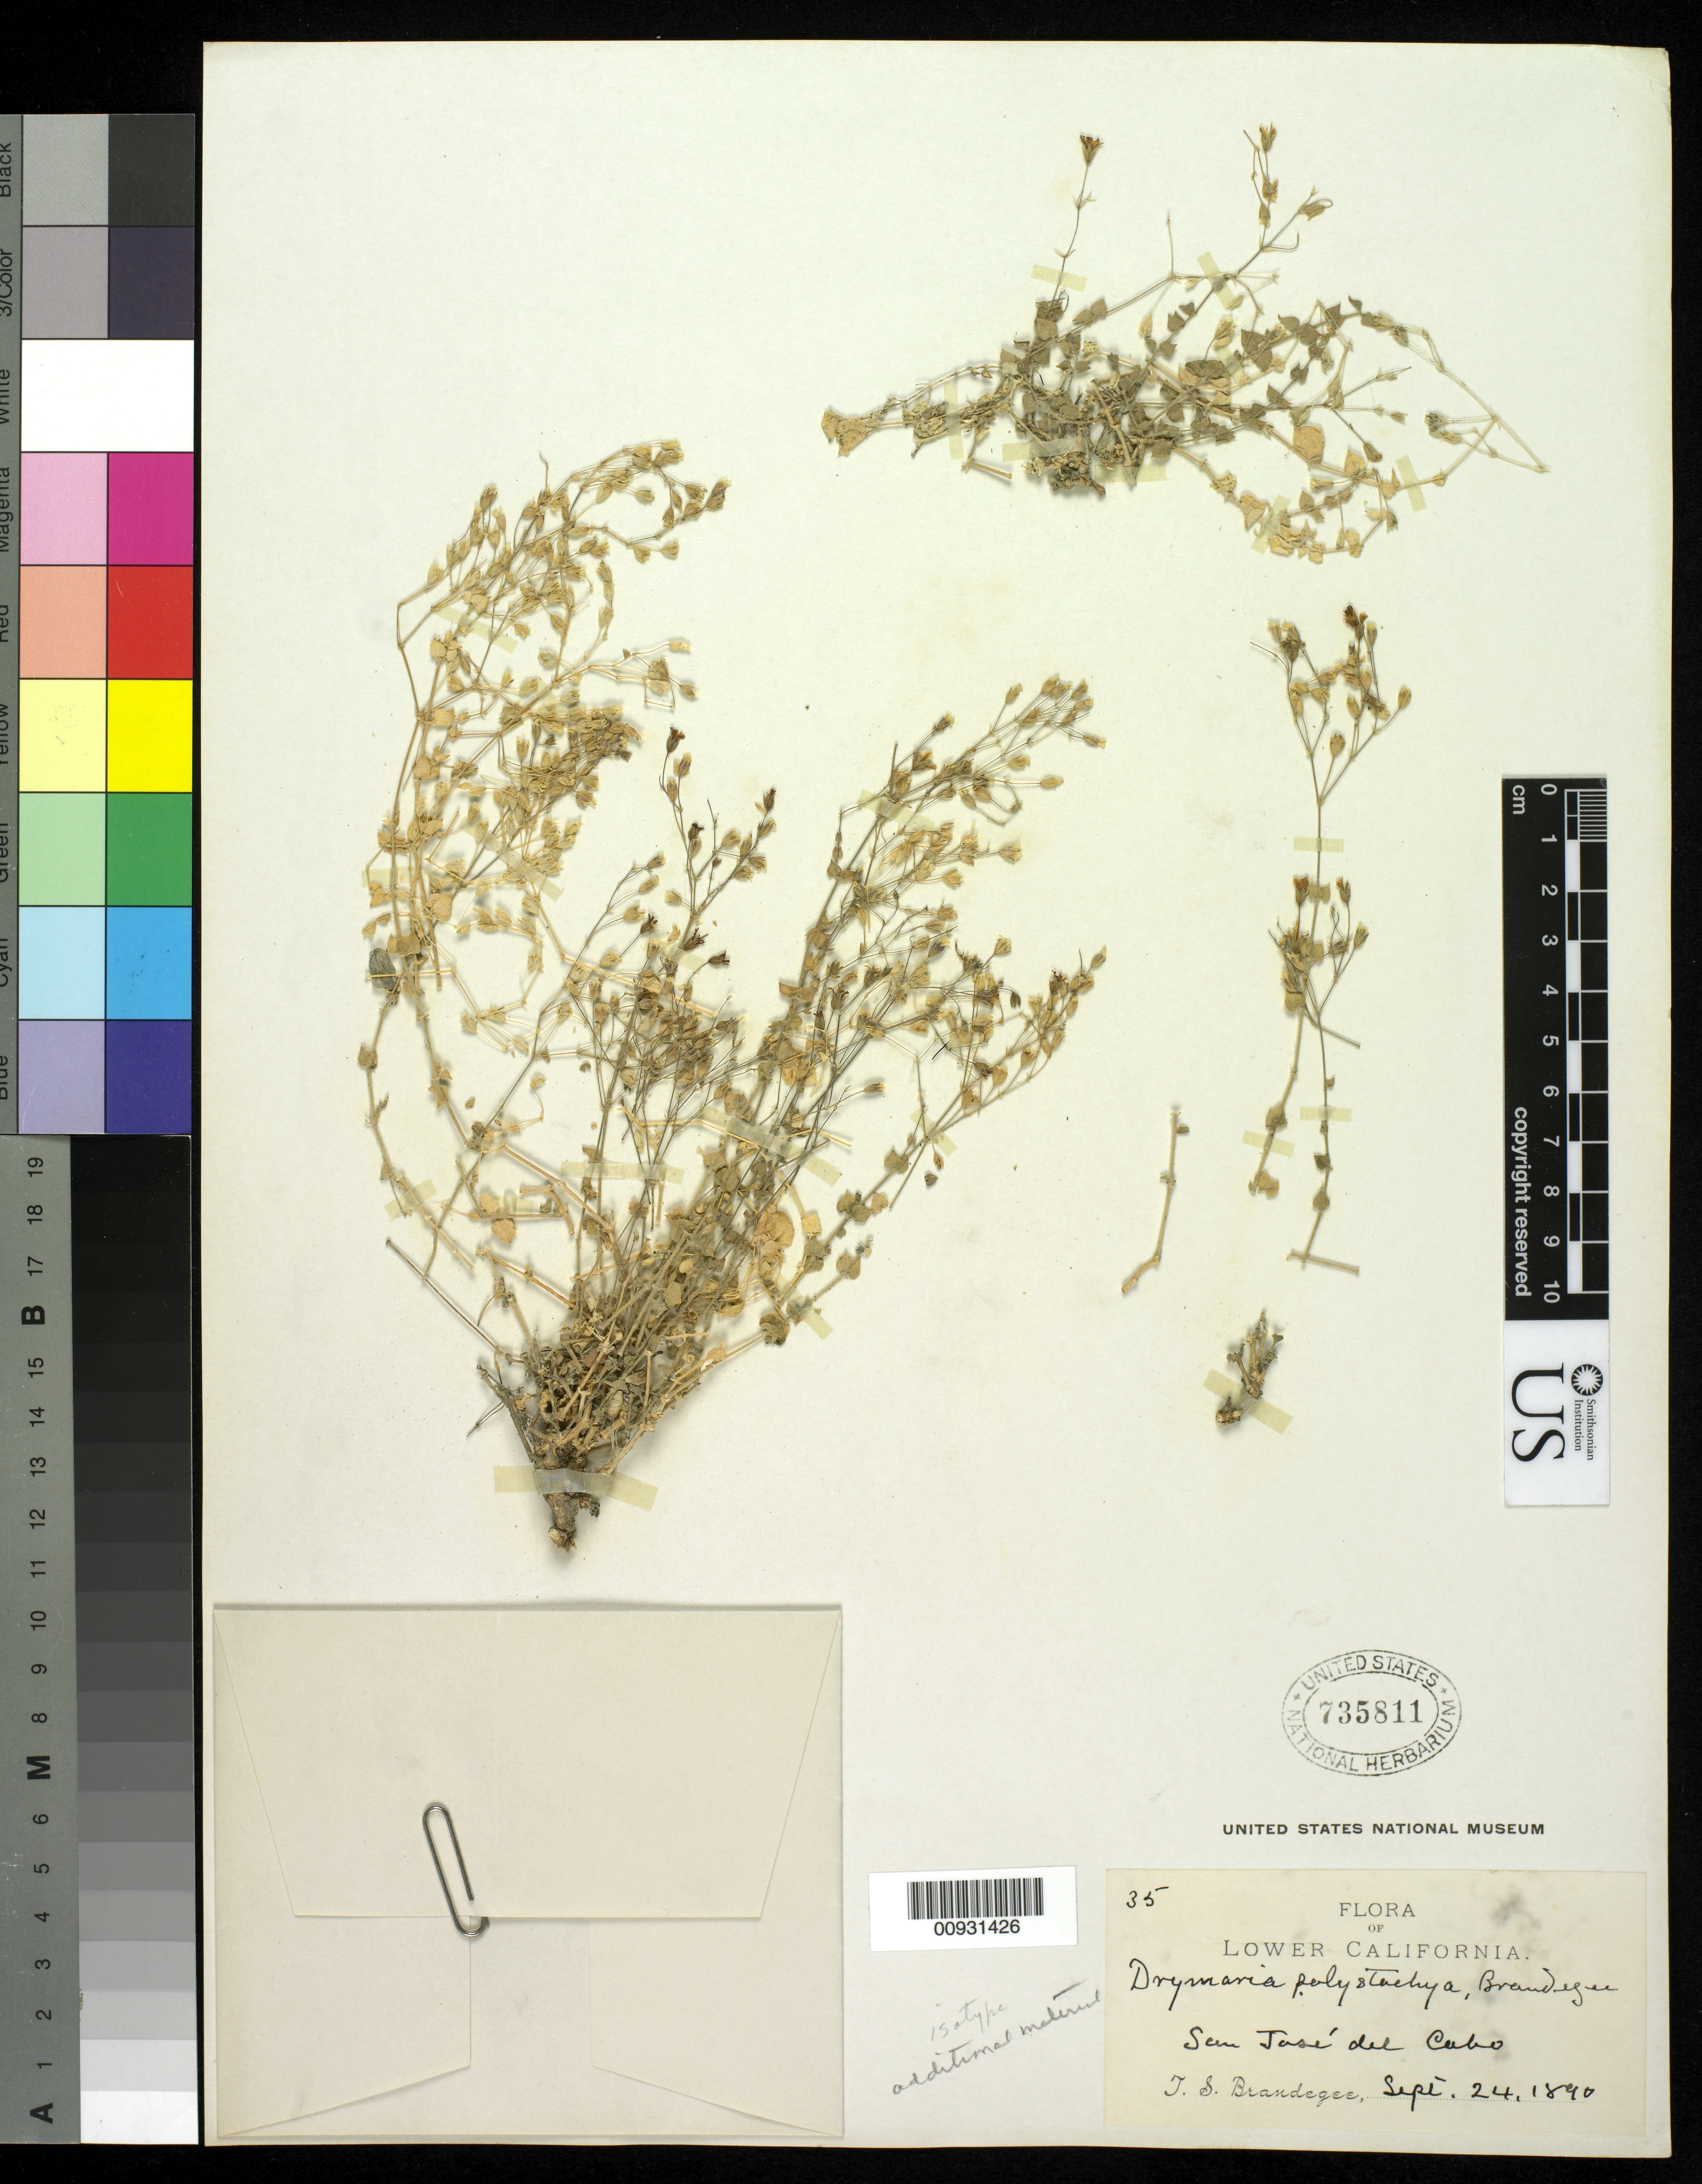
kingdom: Plantae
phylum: Tracheophyta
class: Magnoliopsida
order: Caryophyllales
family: Caryophyllaceae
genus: Drymaria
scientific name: Drymaria polystachya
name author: Brandegee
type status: Type Collection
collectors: T. S. Brandegee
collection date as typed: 24 Sep 1890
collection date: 1890-09-24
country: Mexico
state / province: Baja California Sur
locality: San José del Cabo.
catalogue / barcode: US 735811